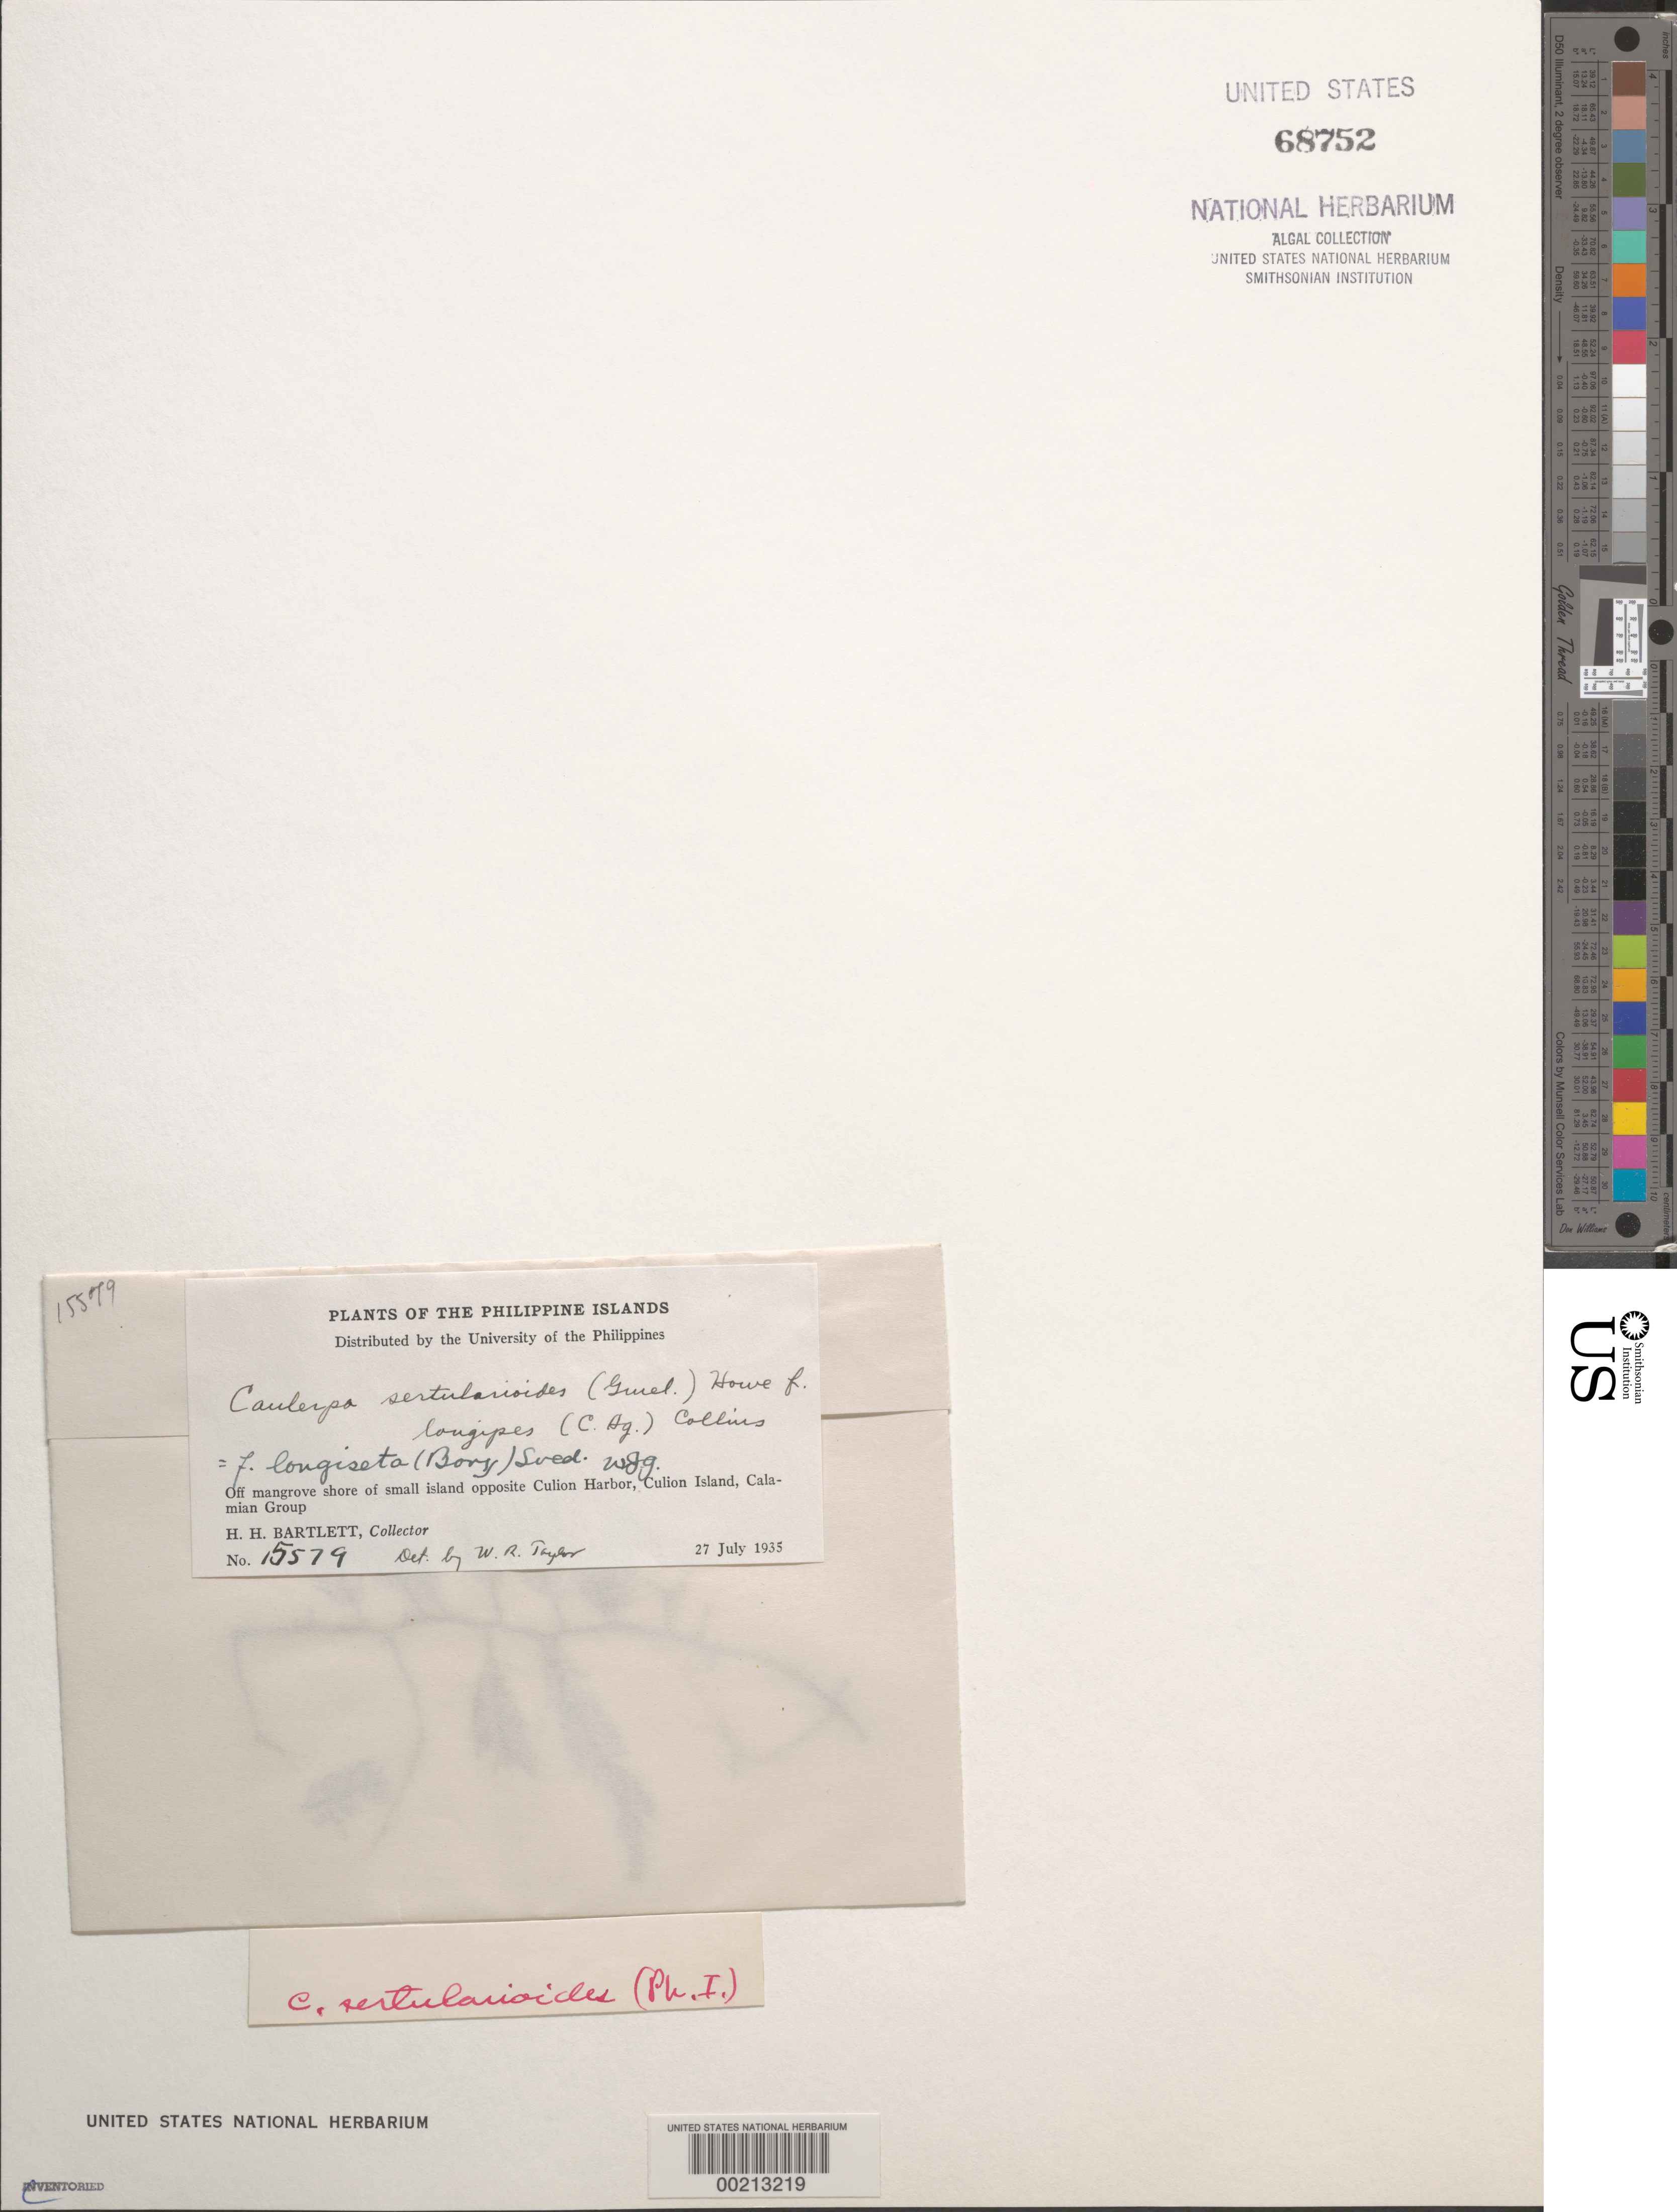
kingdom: Plantae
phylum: Chlorophyta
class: Ulvophyceae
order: Bryopsidales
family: Caulerpaceae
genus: Caulerpa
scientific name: Caulerpa sertularioides f. longiseta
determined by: Taylor, William R.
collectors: H. H. Bartlett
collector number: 15579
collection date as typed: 27 Jul 1935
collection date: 1935-07-27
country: Philippines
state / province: Mimaropa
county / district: Palawan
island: Culion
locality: Opposite Culion Harbor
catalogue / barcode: US 68752